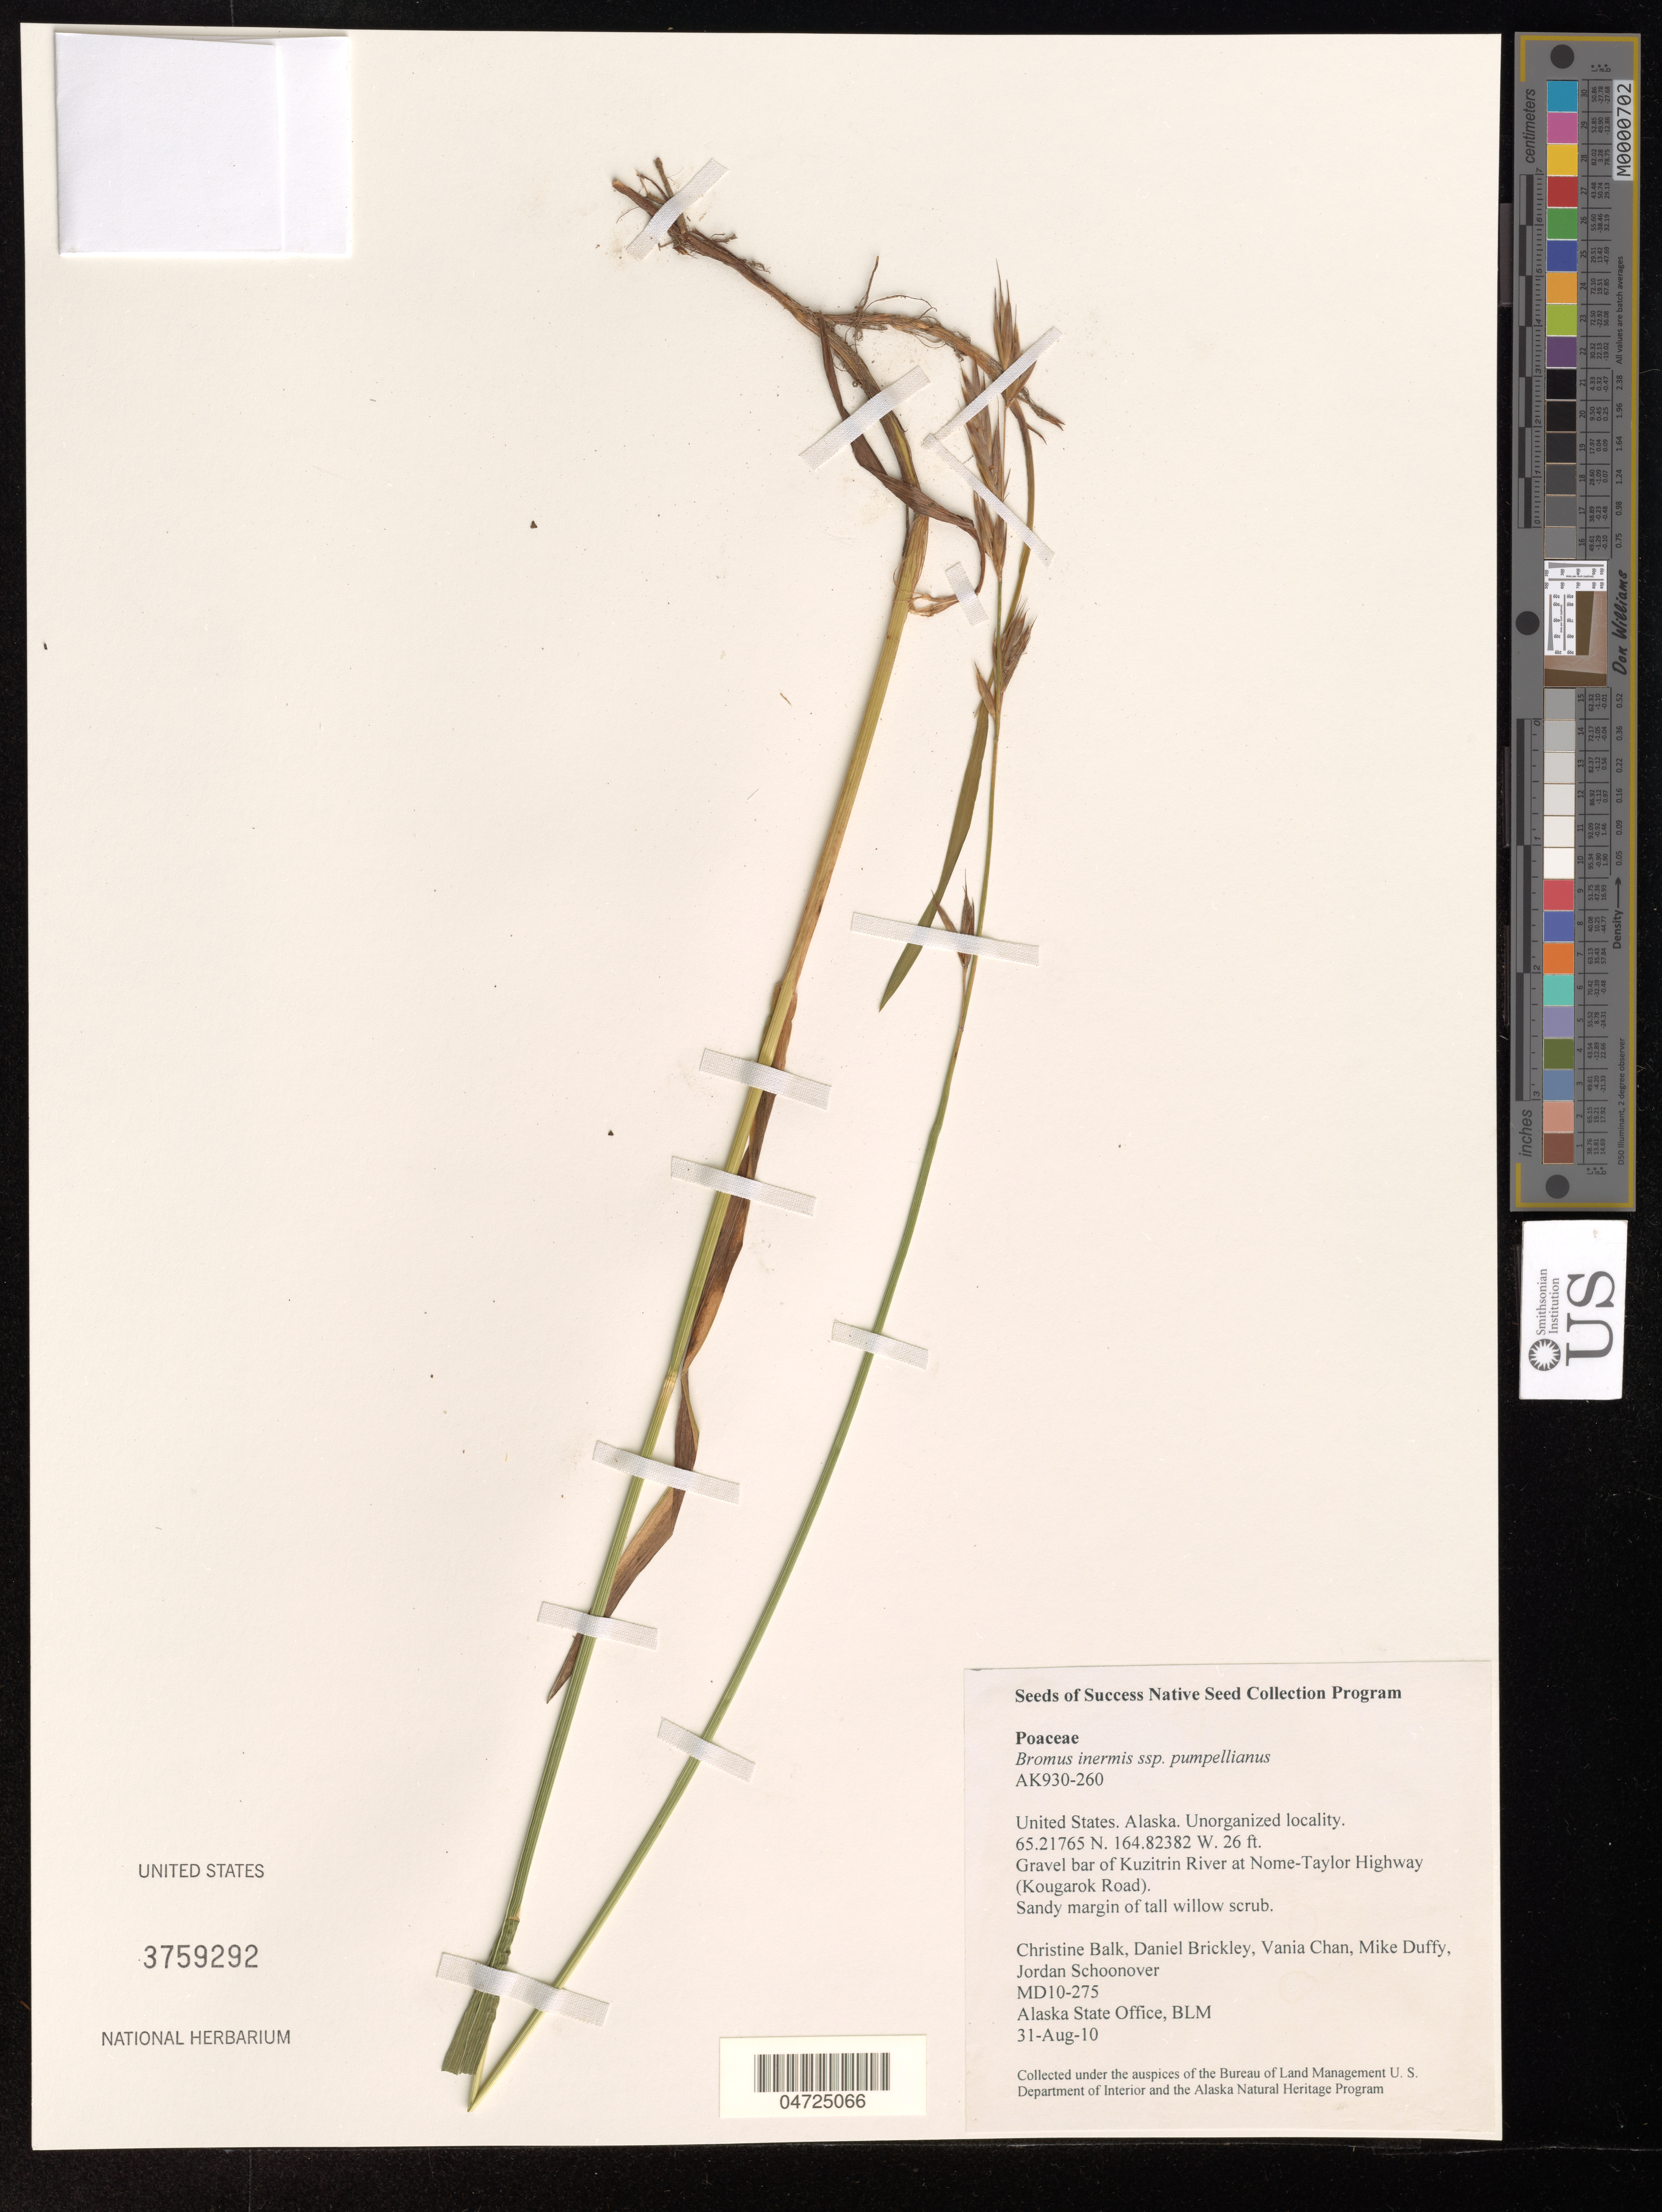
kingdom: Plantae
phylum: Tracheophyta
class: Liliopsida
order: Poales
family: Poaceae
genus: Bromus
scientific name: Bromus inermis subsp. pumpellianus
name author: (Scribn.) Wagnon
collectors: C. Balk, D. Brickley, V. Chan & M. Duffy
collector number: MD10-275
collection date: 2010-08-31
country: United States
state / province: Alaska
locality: Gravel bar of Kuzitrin River at Nome-Taylor Highway (Kougarok Road).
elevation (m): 8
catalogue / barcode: US 3759292